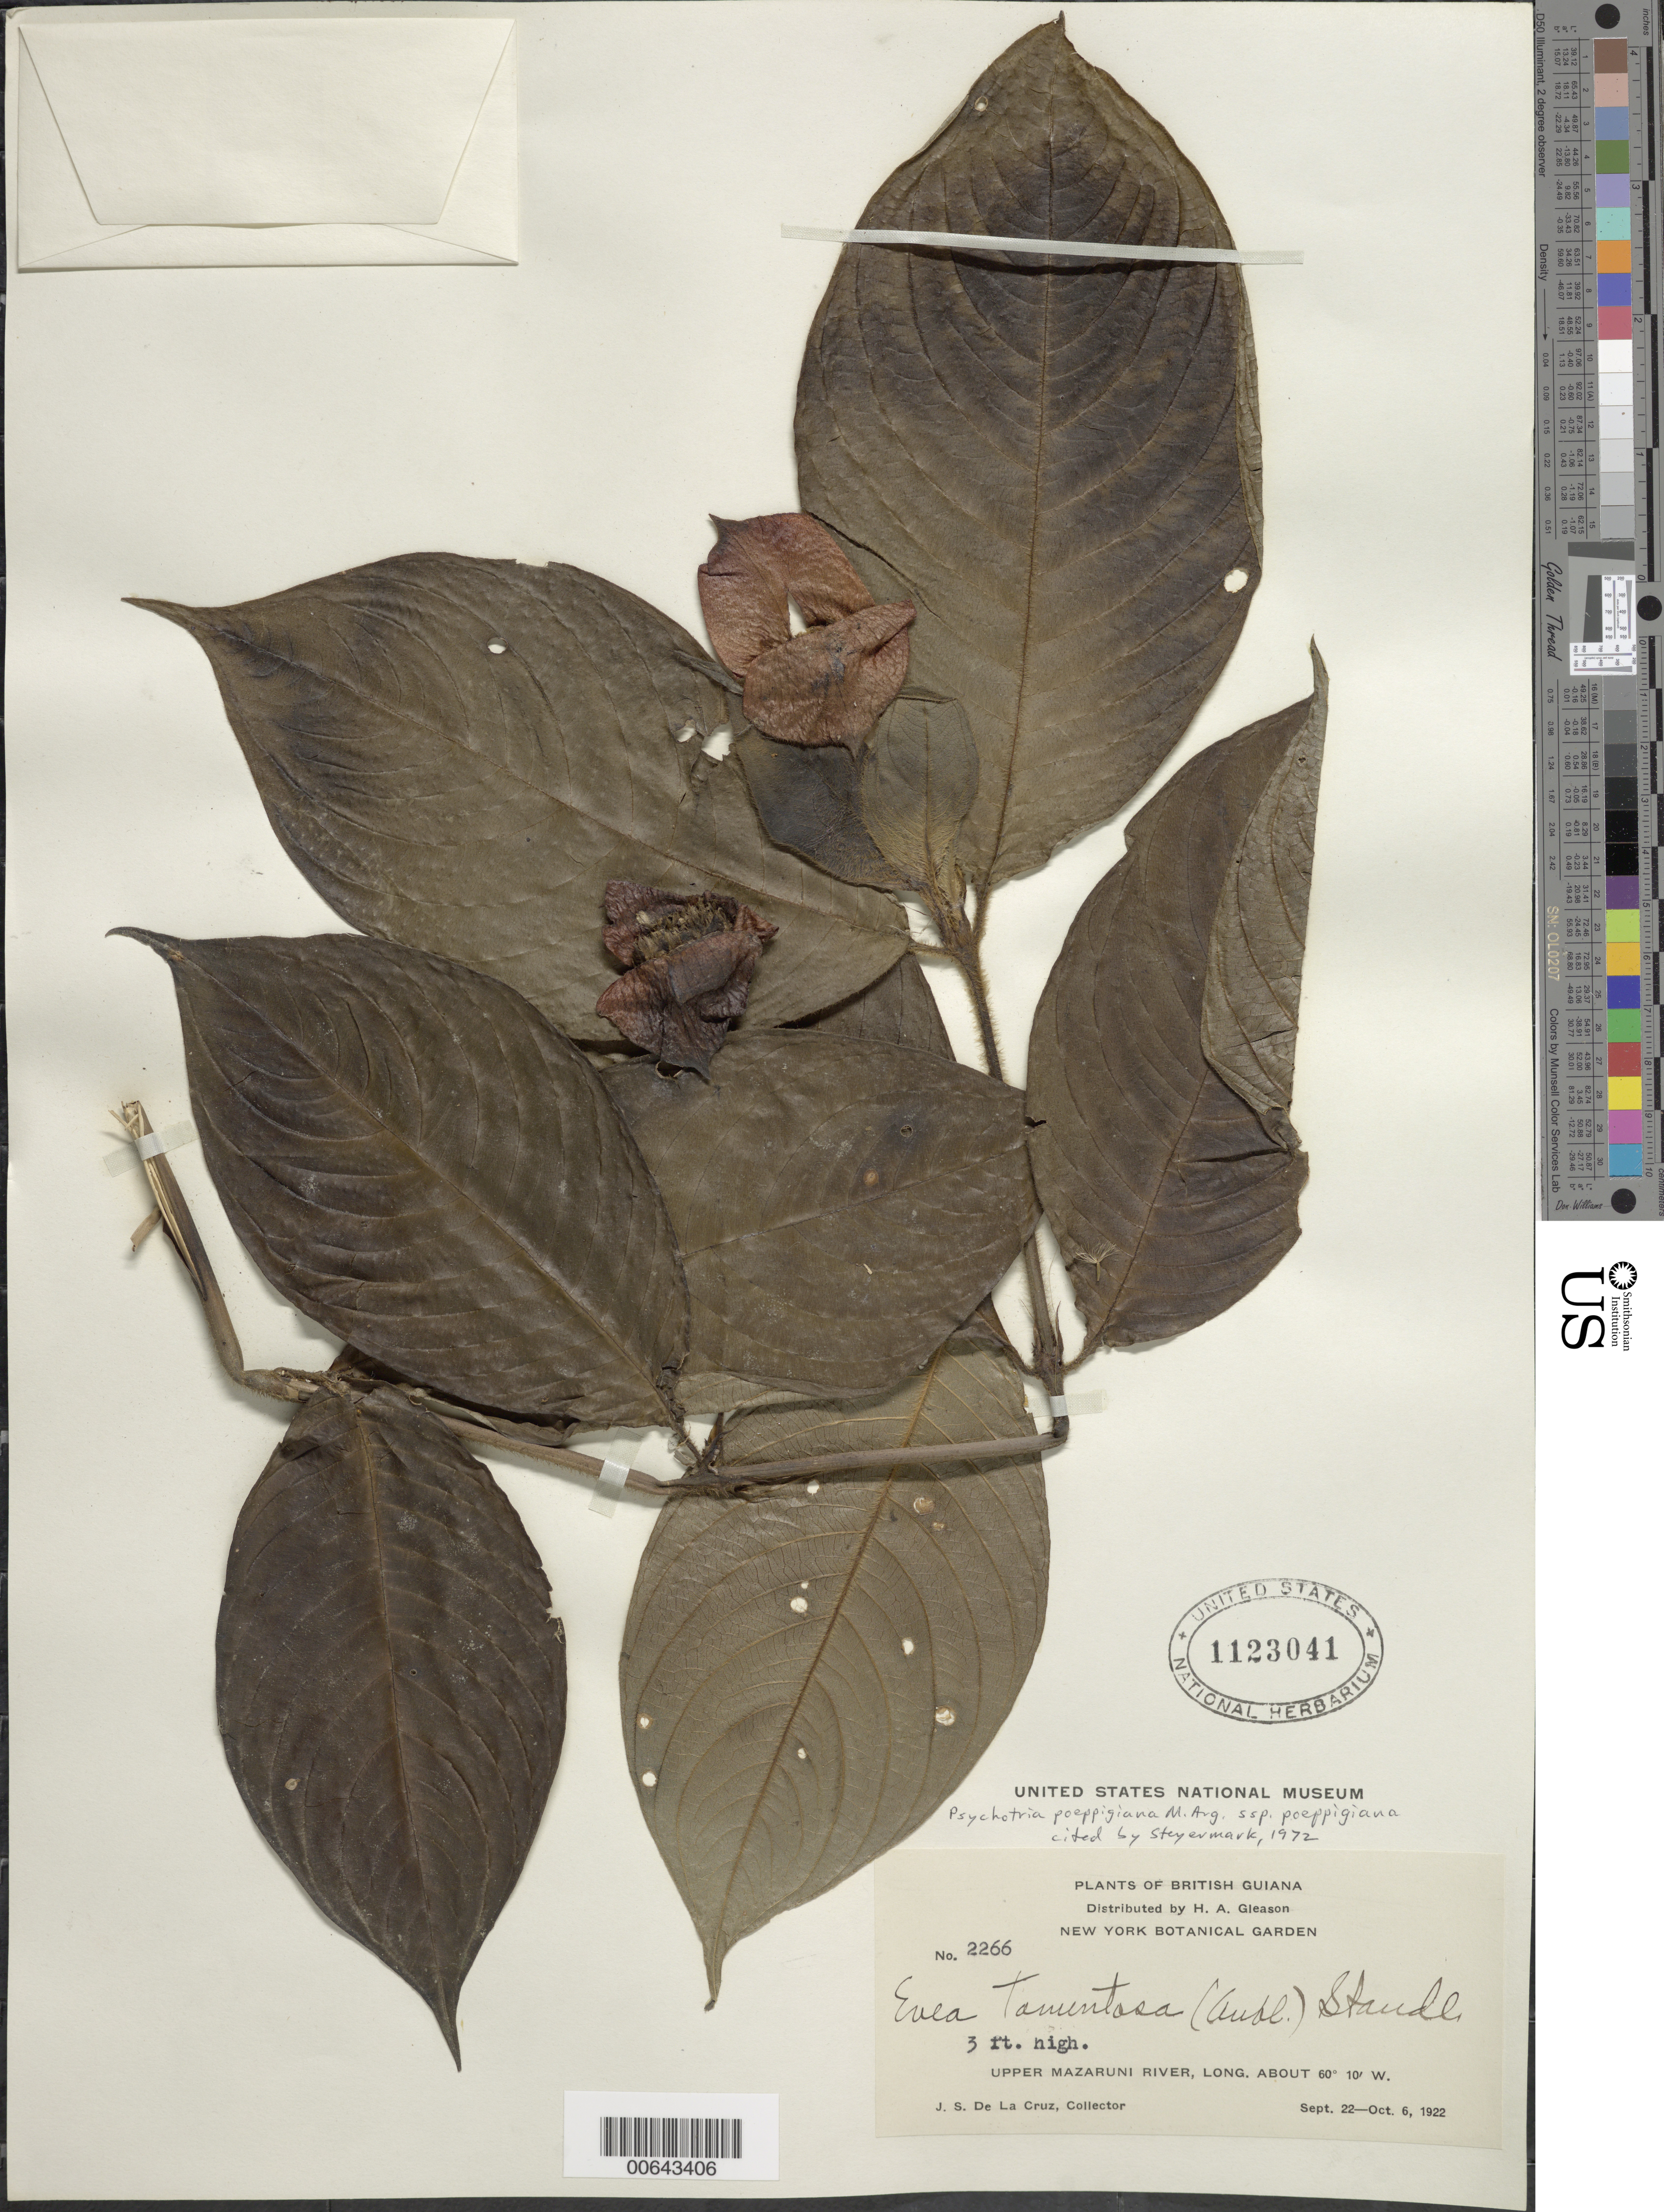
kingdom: Plantae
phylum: Tracheophyta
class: Magnoliopsida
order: Gentianales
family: Rubiaceae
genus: Palicourea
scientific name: Palicourea tomentosa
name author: (Aubl.) Borhidi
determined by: Kirkbride, J. H., Jr.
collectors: J. S. de la Cruz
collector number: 2266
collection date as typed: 22-Sep-22 to 6-Oct-22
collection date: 1922-09-22/1922-10-06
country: Guyana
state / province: Cuyuni-Mazaruni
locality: Upper Mazaruni R.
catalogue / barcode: US 1123041